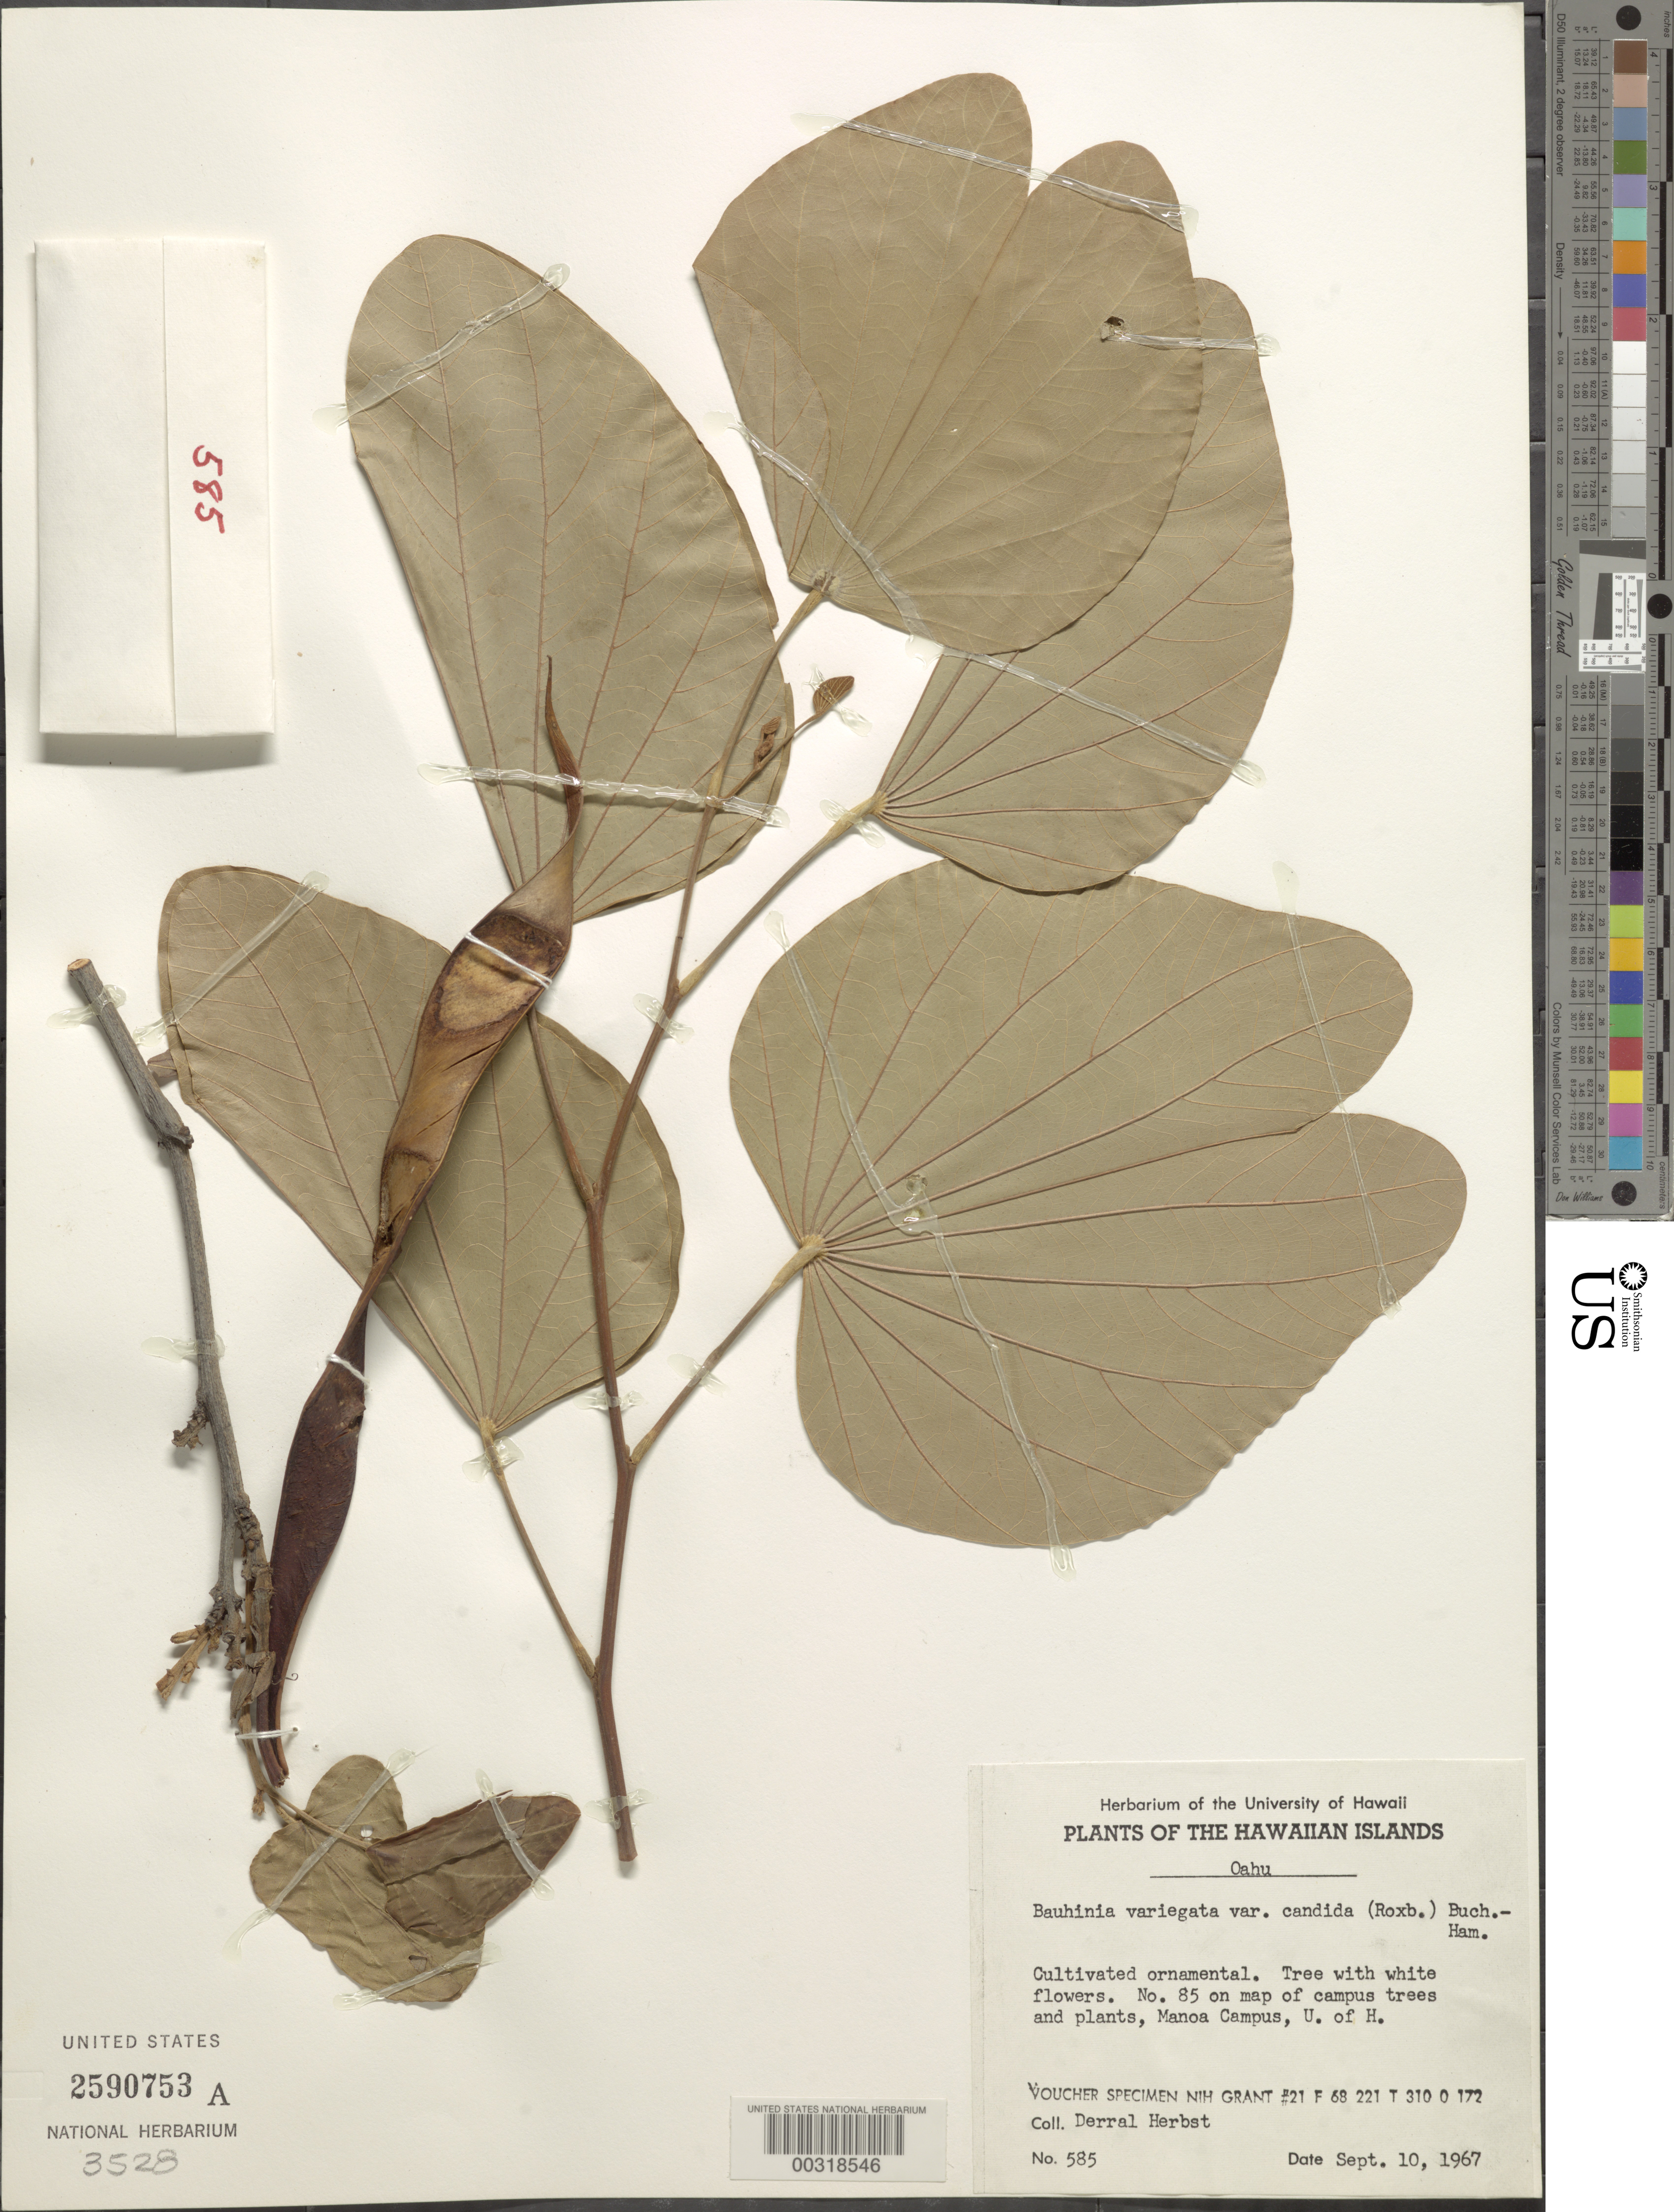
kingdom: Plantae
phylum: Tracheophyta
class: Magnoliopsida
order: Fabales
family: Fabaceae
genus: Bauhinia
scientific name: Bauhinia monandra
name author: Kurz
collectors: D. R. Herbst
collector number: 585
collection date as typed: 10 Sep 1967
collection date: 1967-09-10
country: United States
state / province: Hawaii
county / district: Honolulu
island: Oahu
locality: Manoa campus, u of h, no. 85 on map of campus trees and plants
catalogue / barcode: US 2590753A